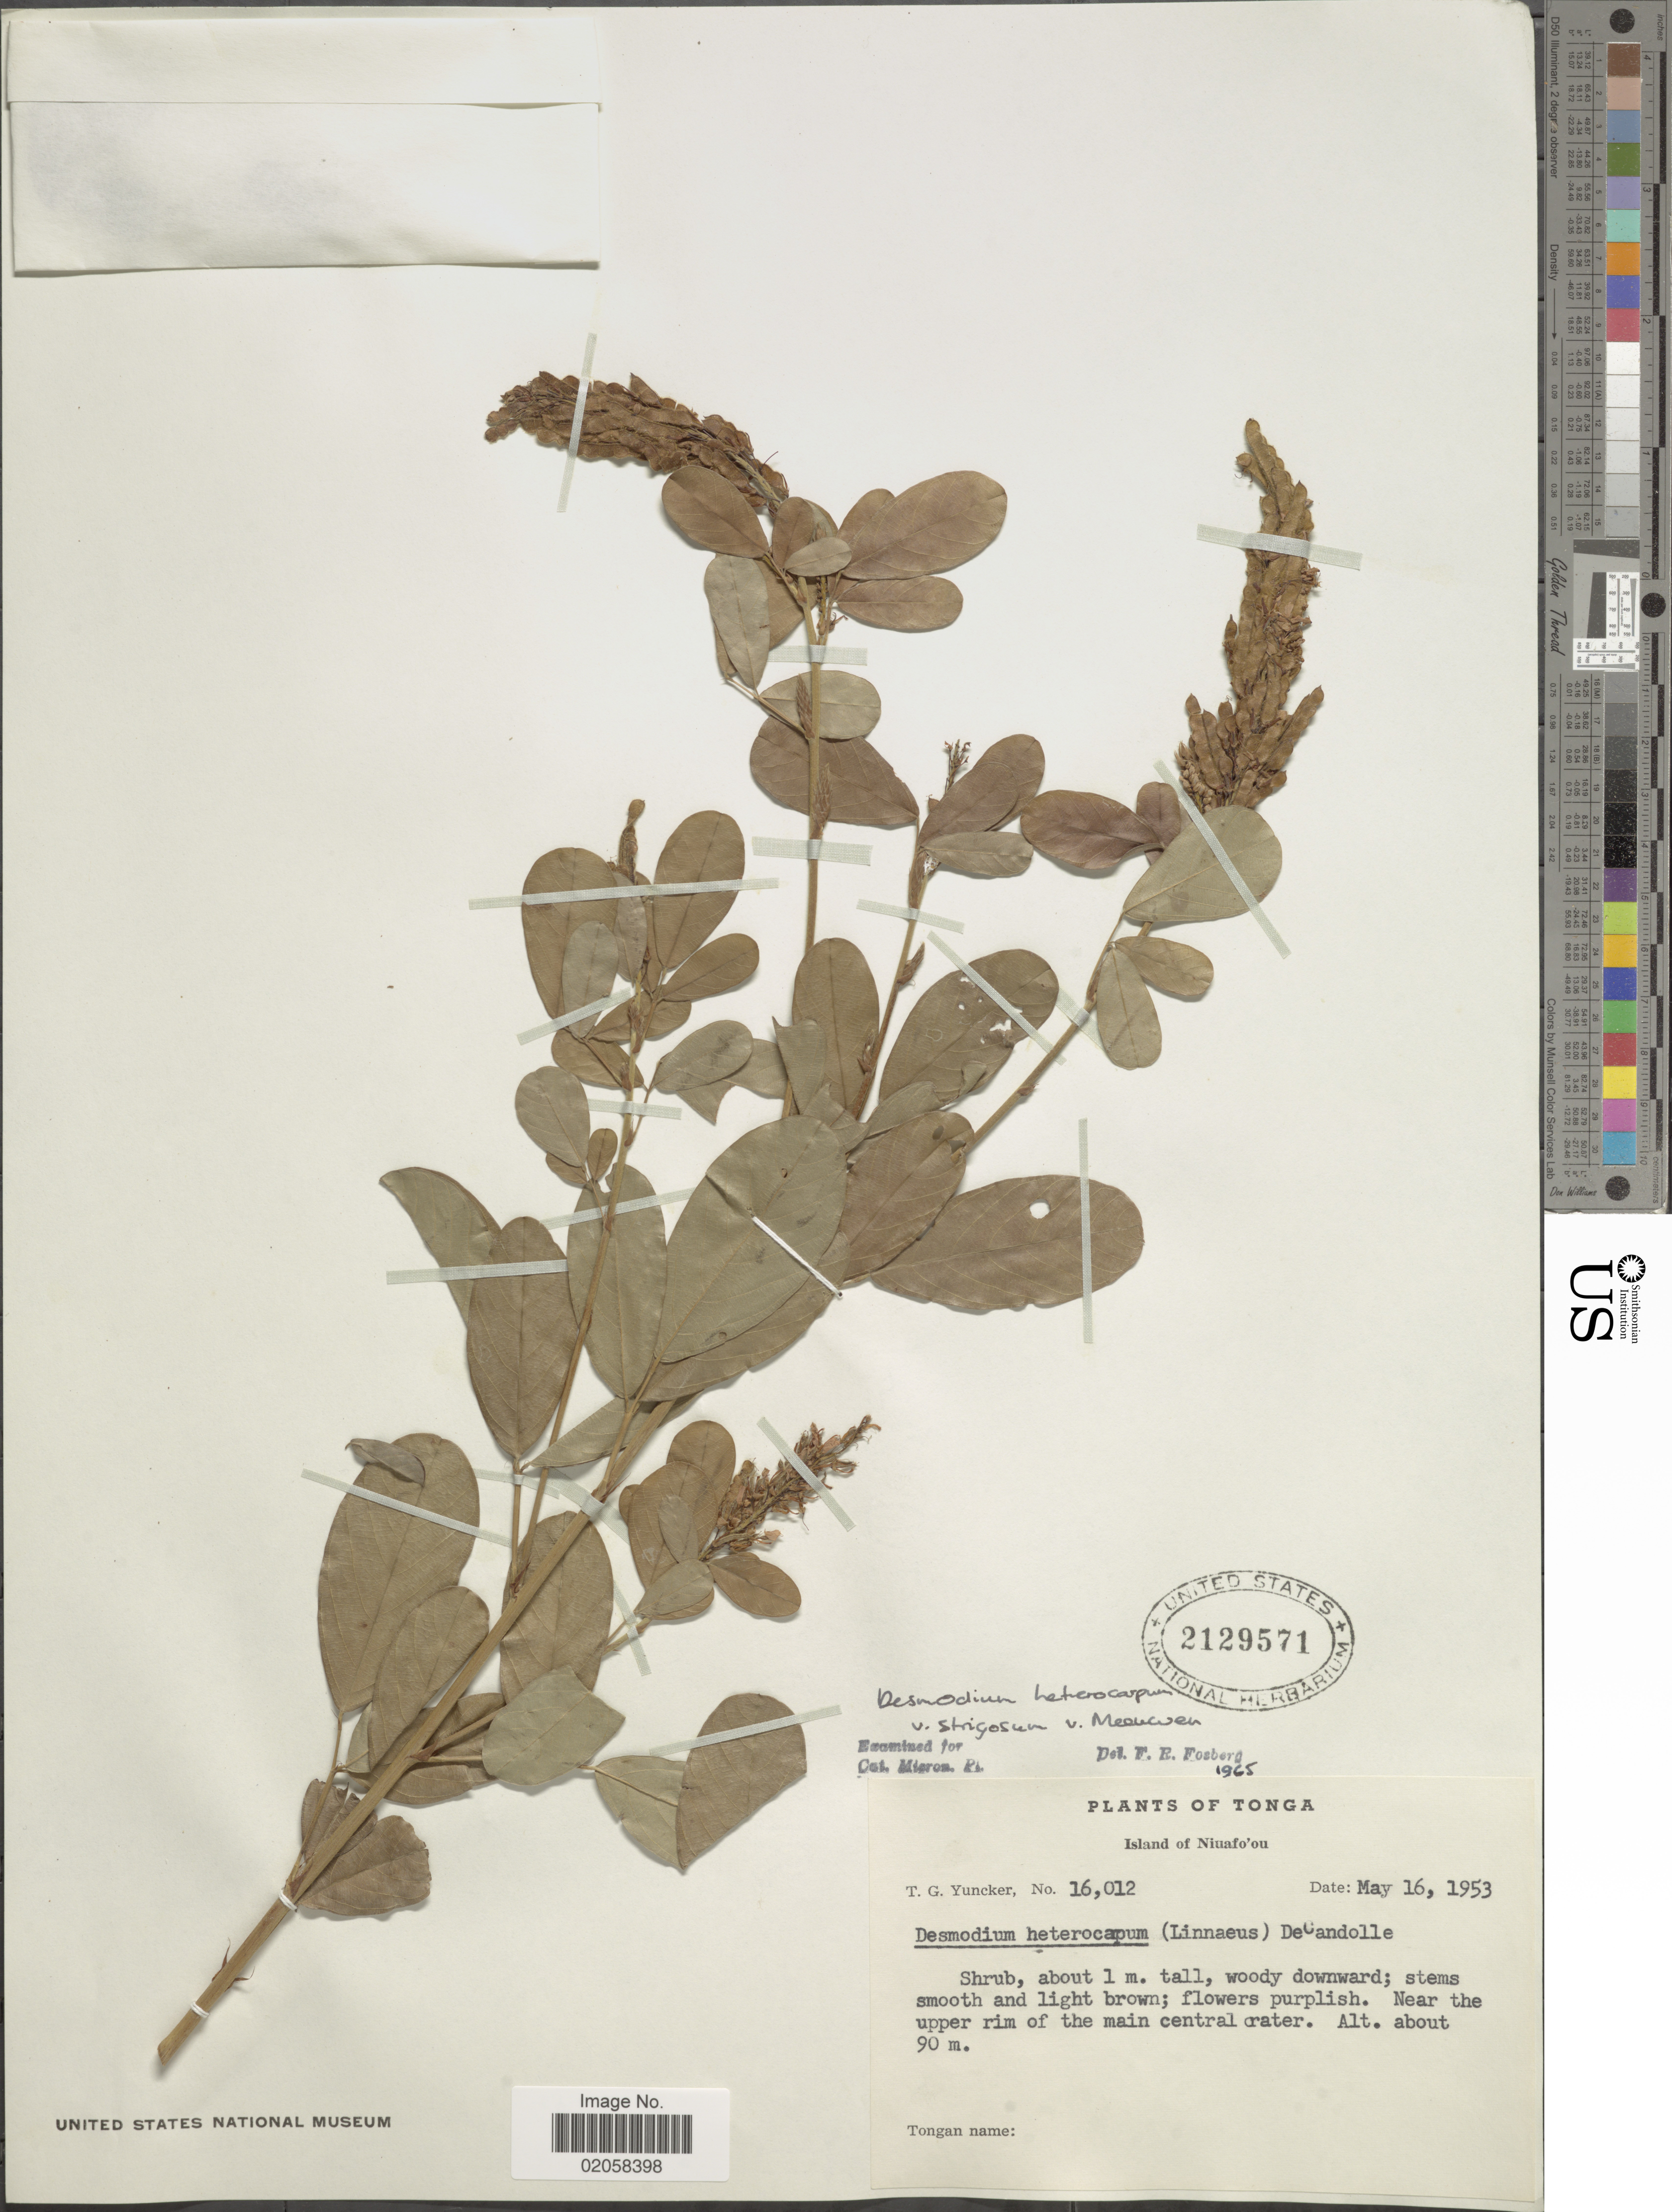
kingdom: Plantae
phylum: Tracheophyta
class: Magnoliopsida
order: Fabales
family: Fabaceae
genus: Grona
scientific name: Grona heterocarpos var. strigosa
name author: (Meeuwen) H. Ohashi & K. Ohashi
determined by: Strong, Mark T., (BOT), Smithsonian Institution - National Museum of Natural History (UNITED STATES)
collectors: T. G. Yuncker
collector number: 16012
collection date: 1953-05-16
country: Tonga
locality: Island of Niuafo'ou, near the upper rim of the main central crater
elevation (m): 90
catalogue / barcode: US 2129571